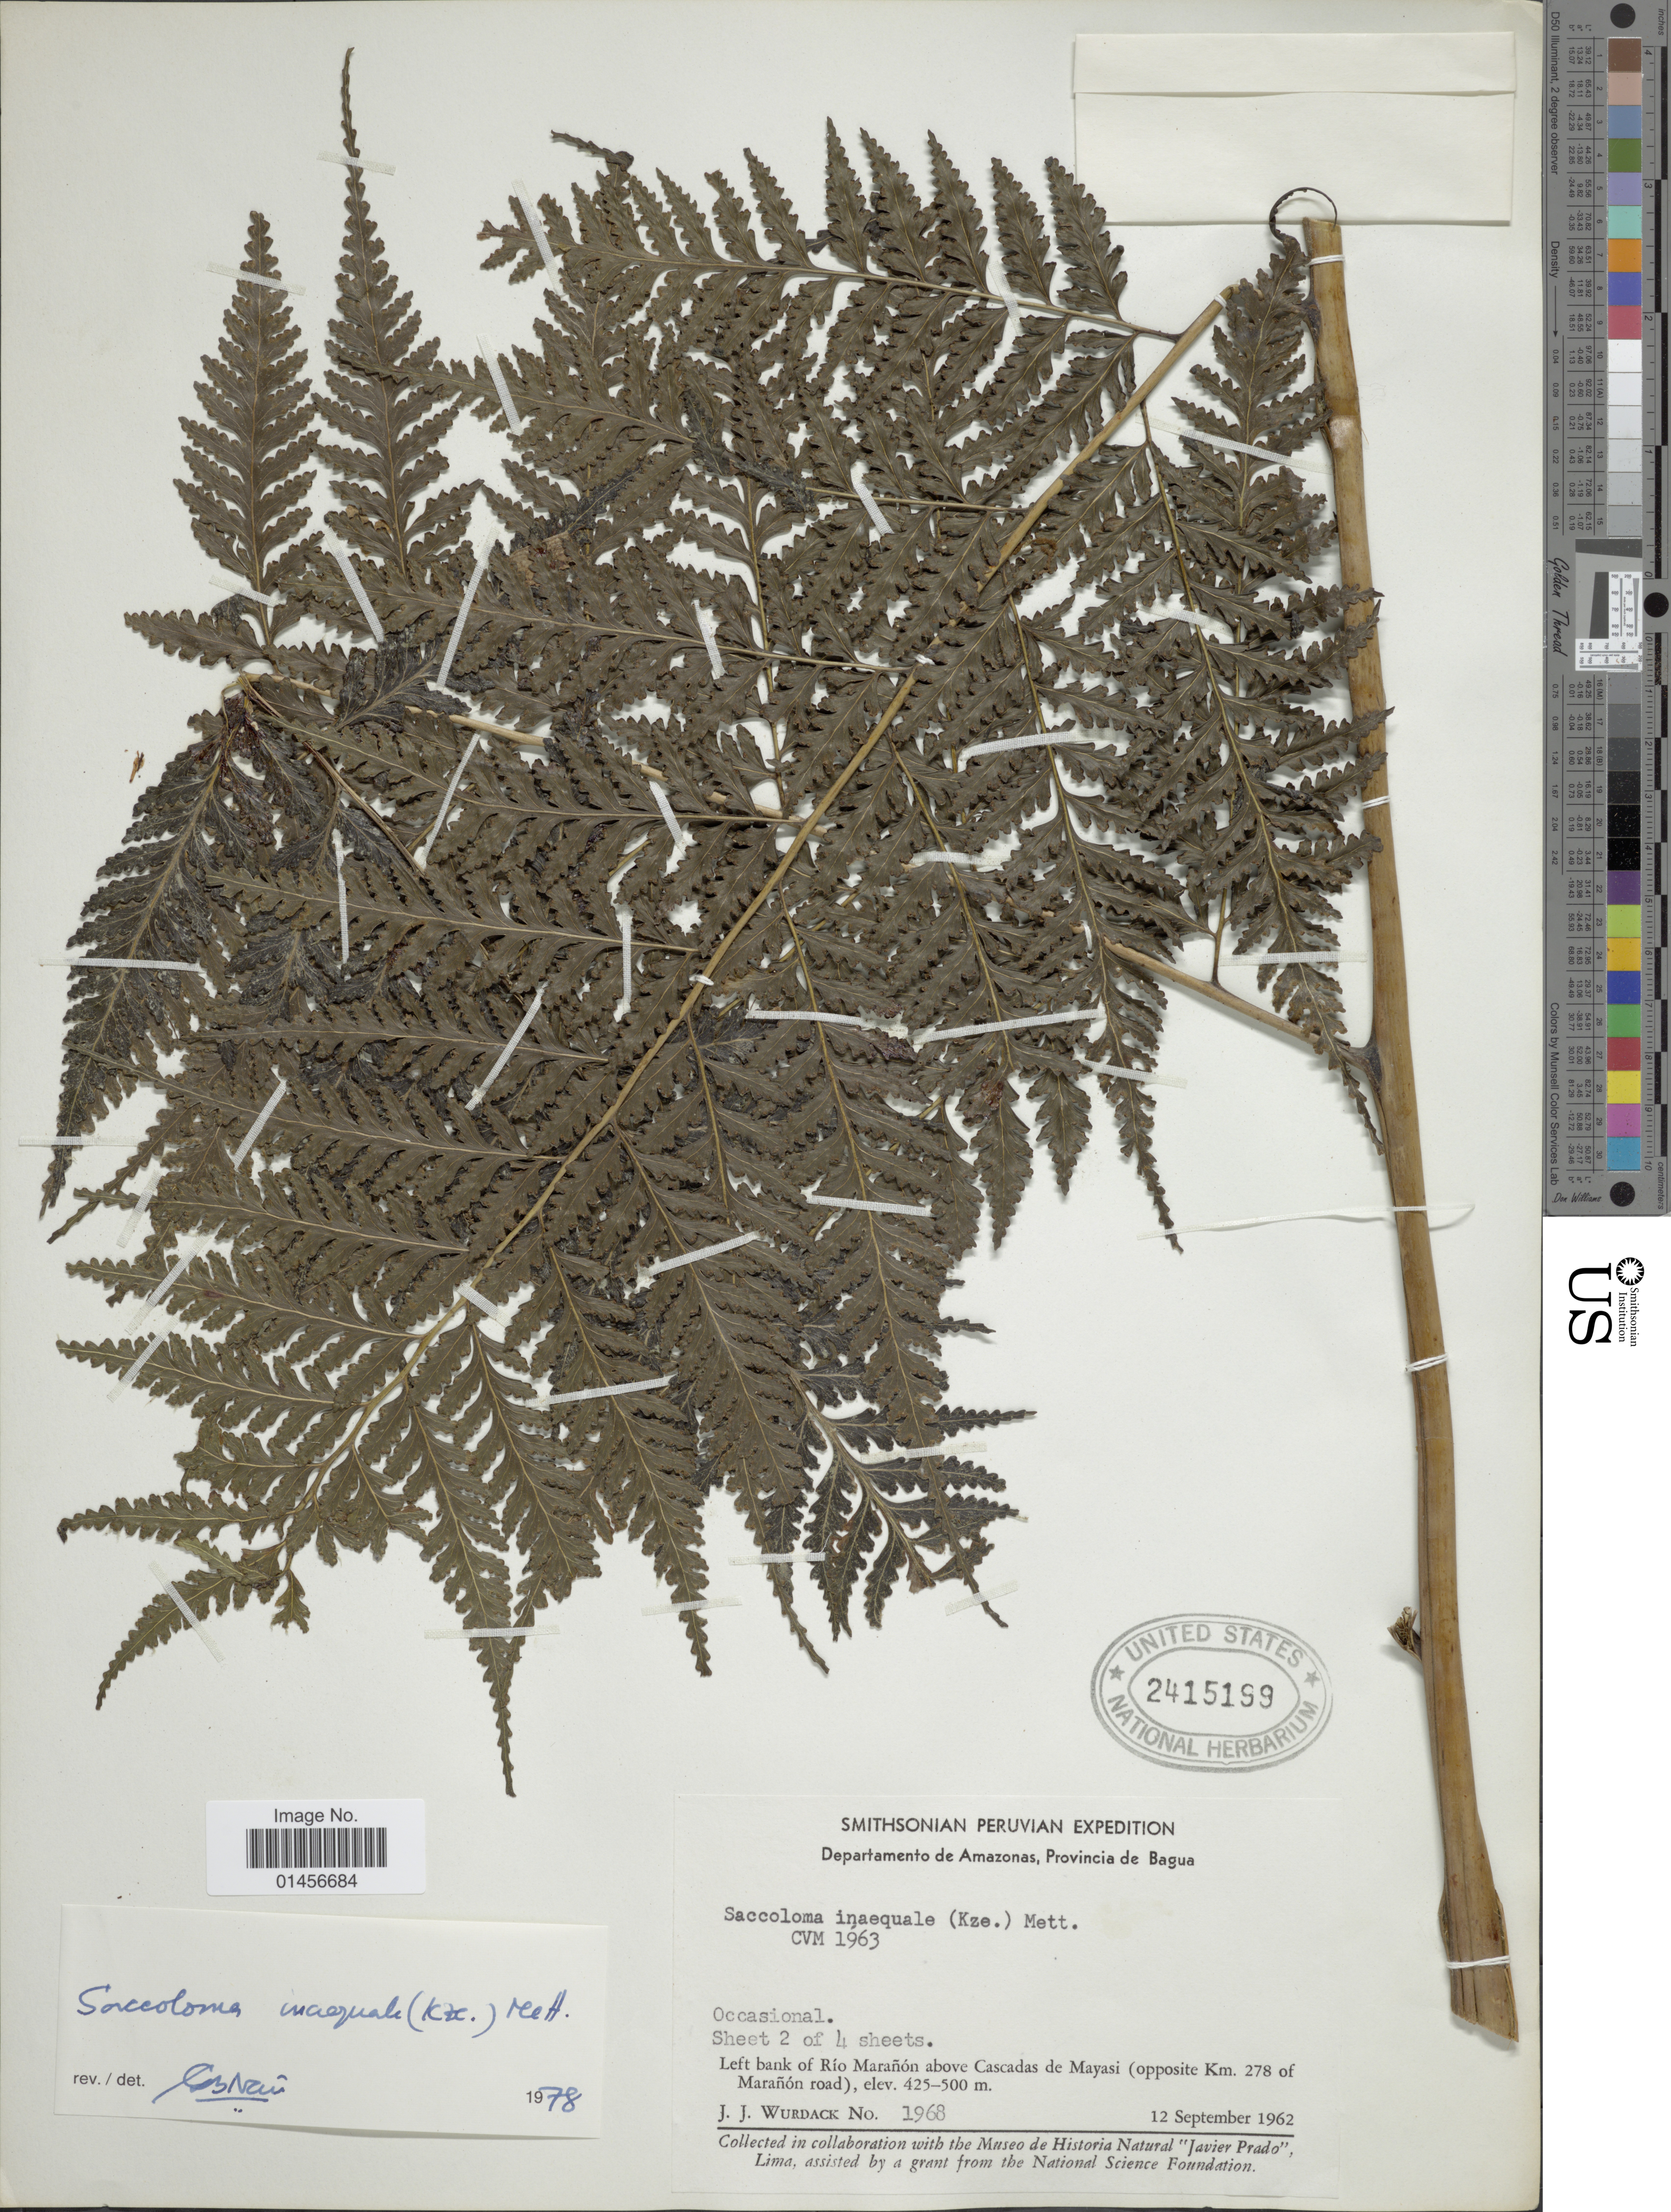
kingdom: Plantae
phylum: Tracheophyta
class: Polypodiopsida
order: Polypodiales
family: Saccolomataceae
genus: Saccoloma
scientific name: Saccoloma inaequale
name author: (Kunze) Mett.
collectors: J. J. Wurdack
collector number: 1968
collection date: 1962-09-12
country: Peru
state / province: Amazonas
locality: Provincia de Bagua, Left bank of Río Marañón above Cascadas de Mayasi (opposite Km, 278 of Marañón road)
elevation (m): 425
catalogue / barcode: US 2415199